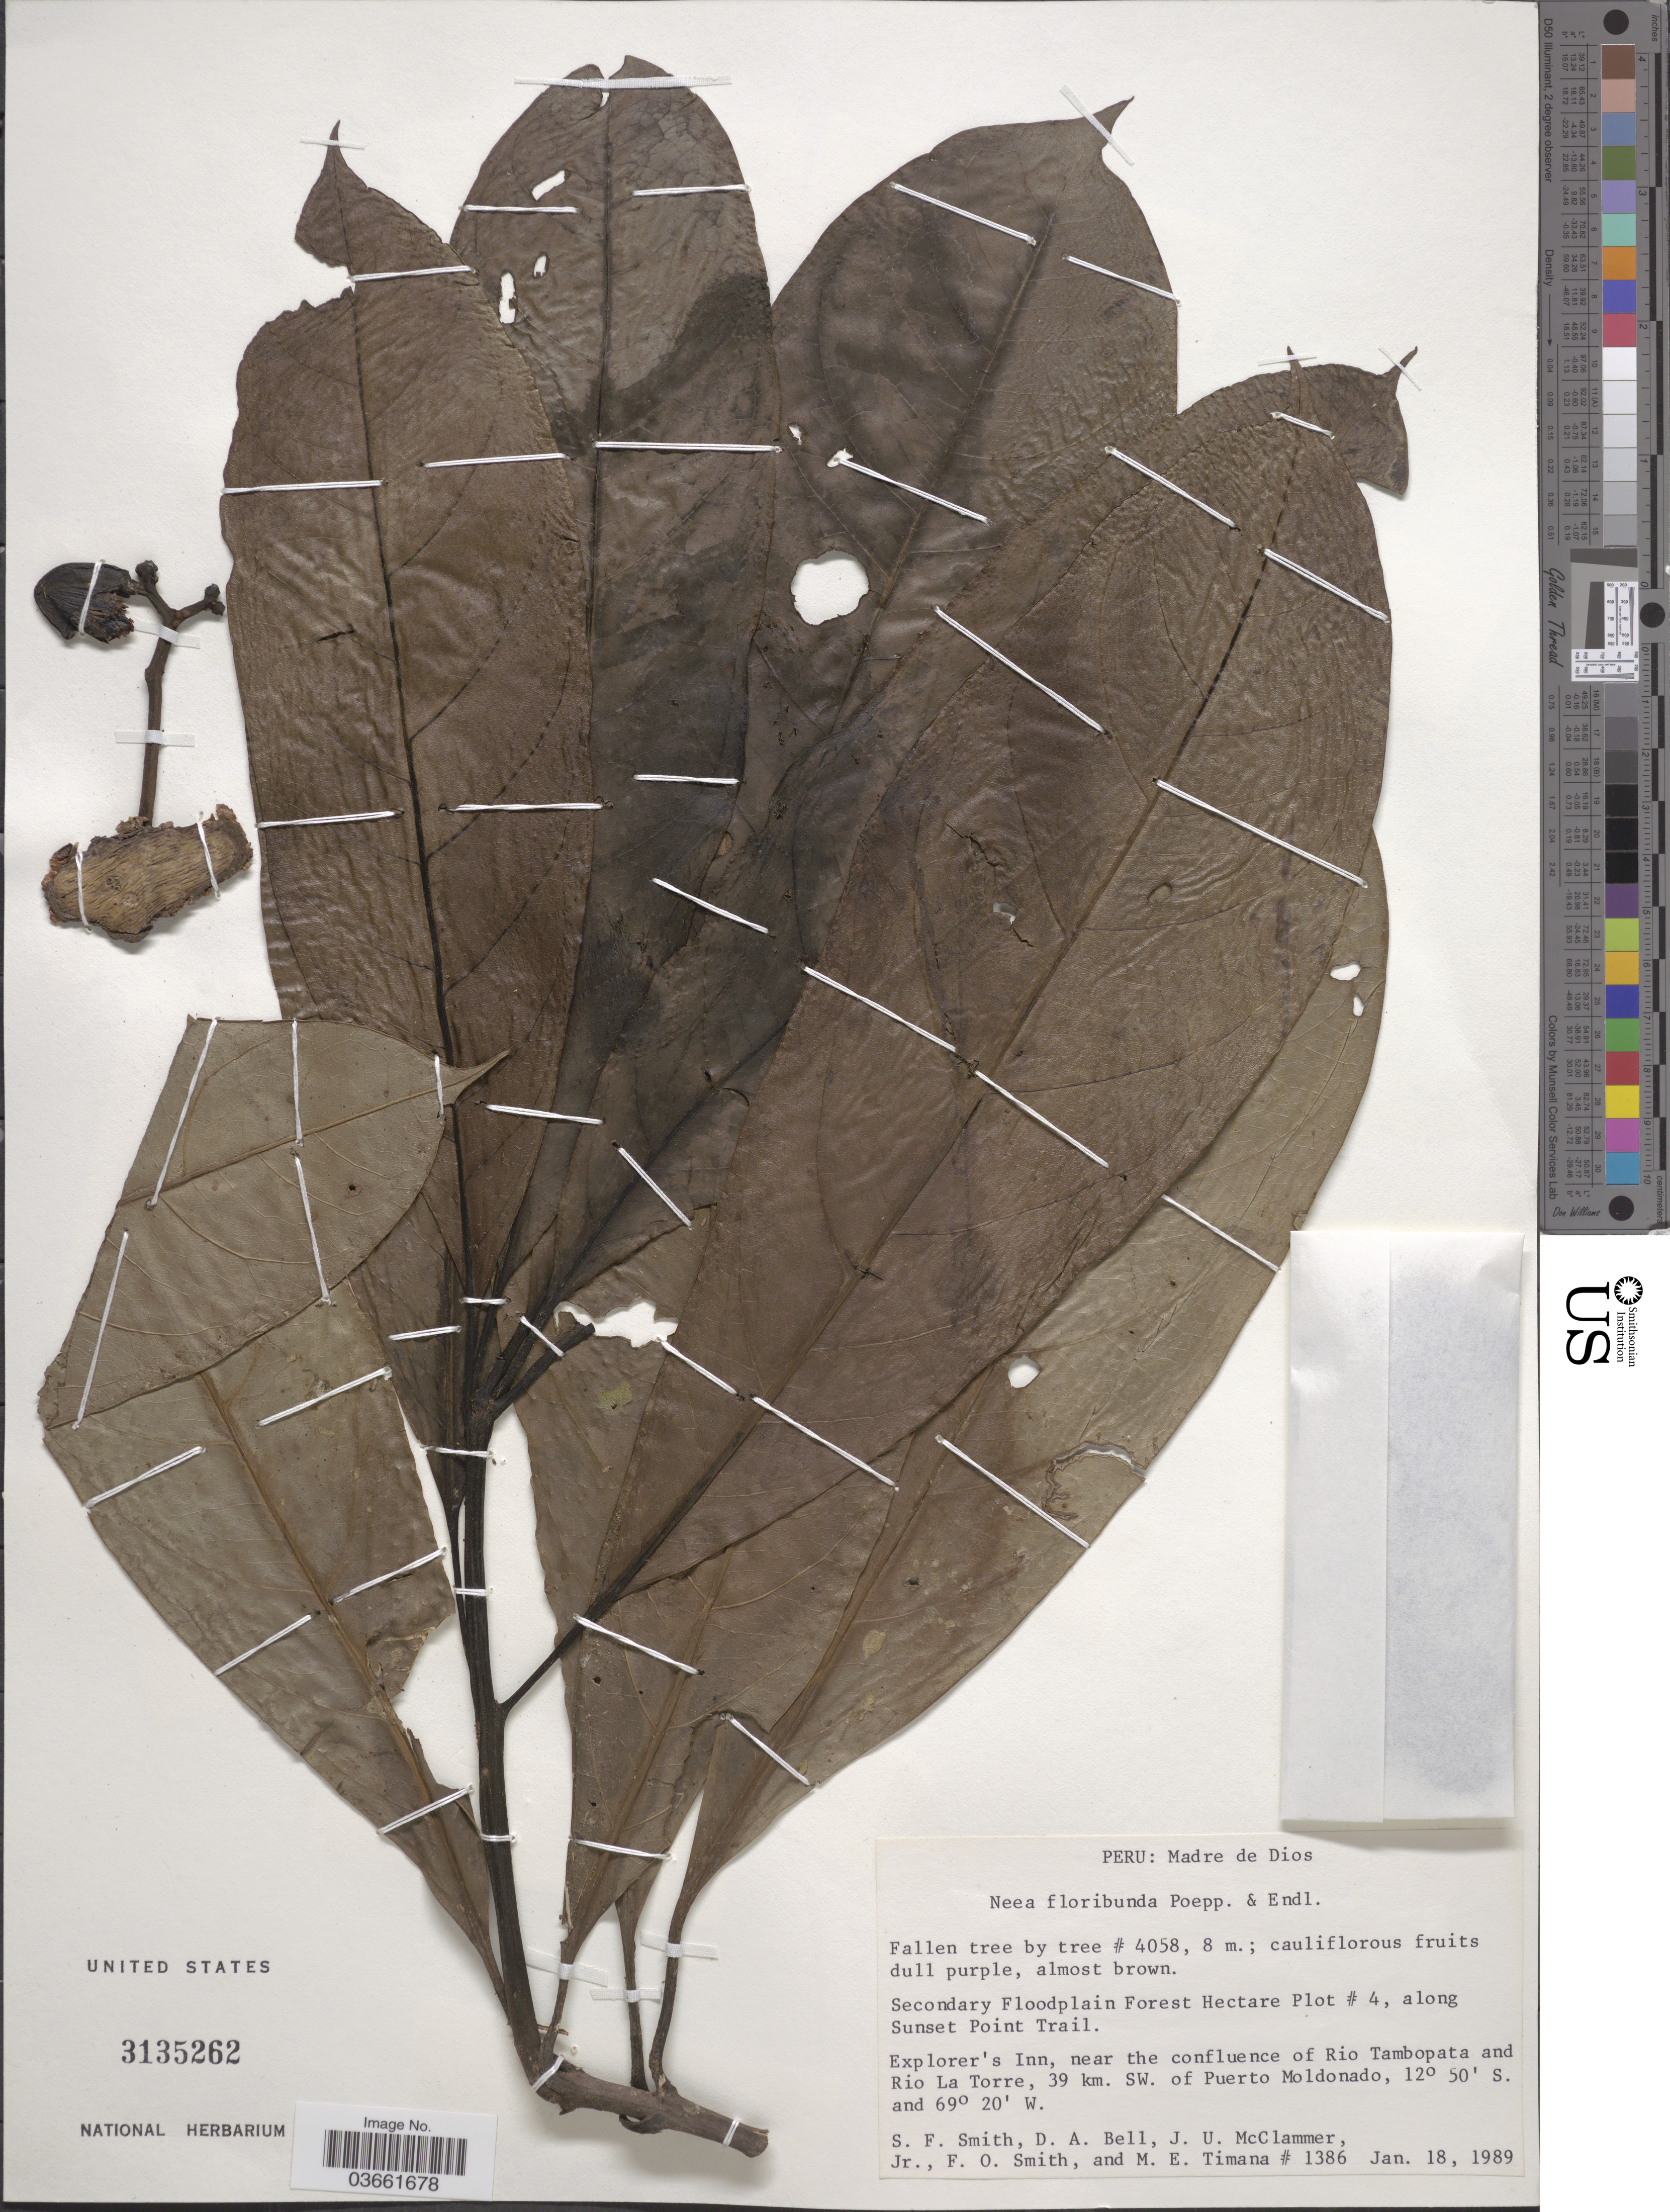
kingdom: Plantae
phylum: Tracheophyta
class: Magnoliopsida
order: Caryophyllales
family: Nyctaginaceae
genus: Neea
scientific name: Neea floribunda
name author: Poepp. & Endl.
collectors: S.F. Smith, D. A. Bell, J. McClammer Jr. & F. Smith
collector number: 1386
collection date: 1989-01-18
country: Peru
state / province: Madre de Dios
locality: Secondary Floodplain Forest Hectare Plot # 4, along Sunset Point Trail. Explorer's Inn, near the confluence of Rio Tambopata and Rio La Torre, 39 km. SW. of Puerto Moldonado.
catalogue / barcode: US 3135262